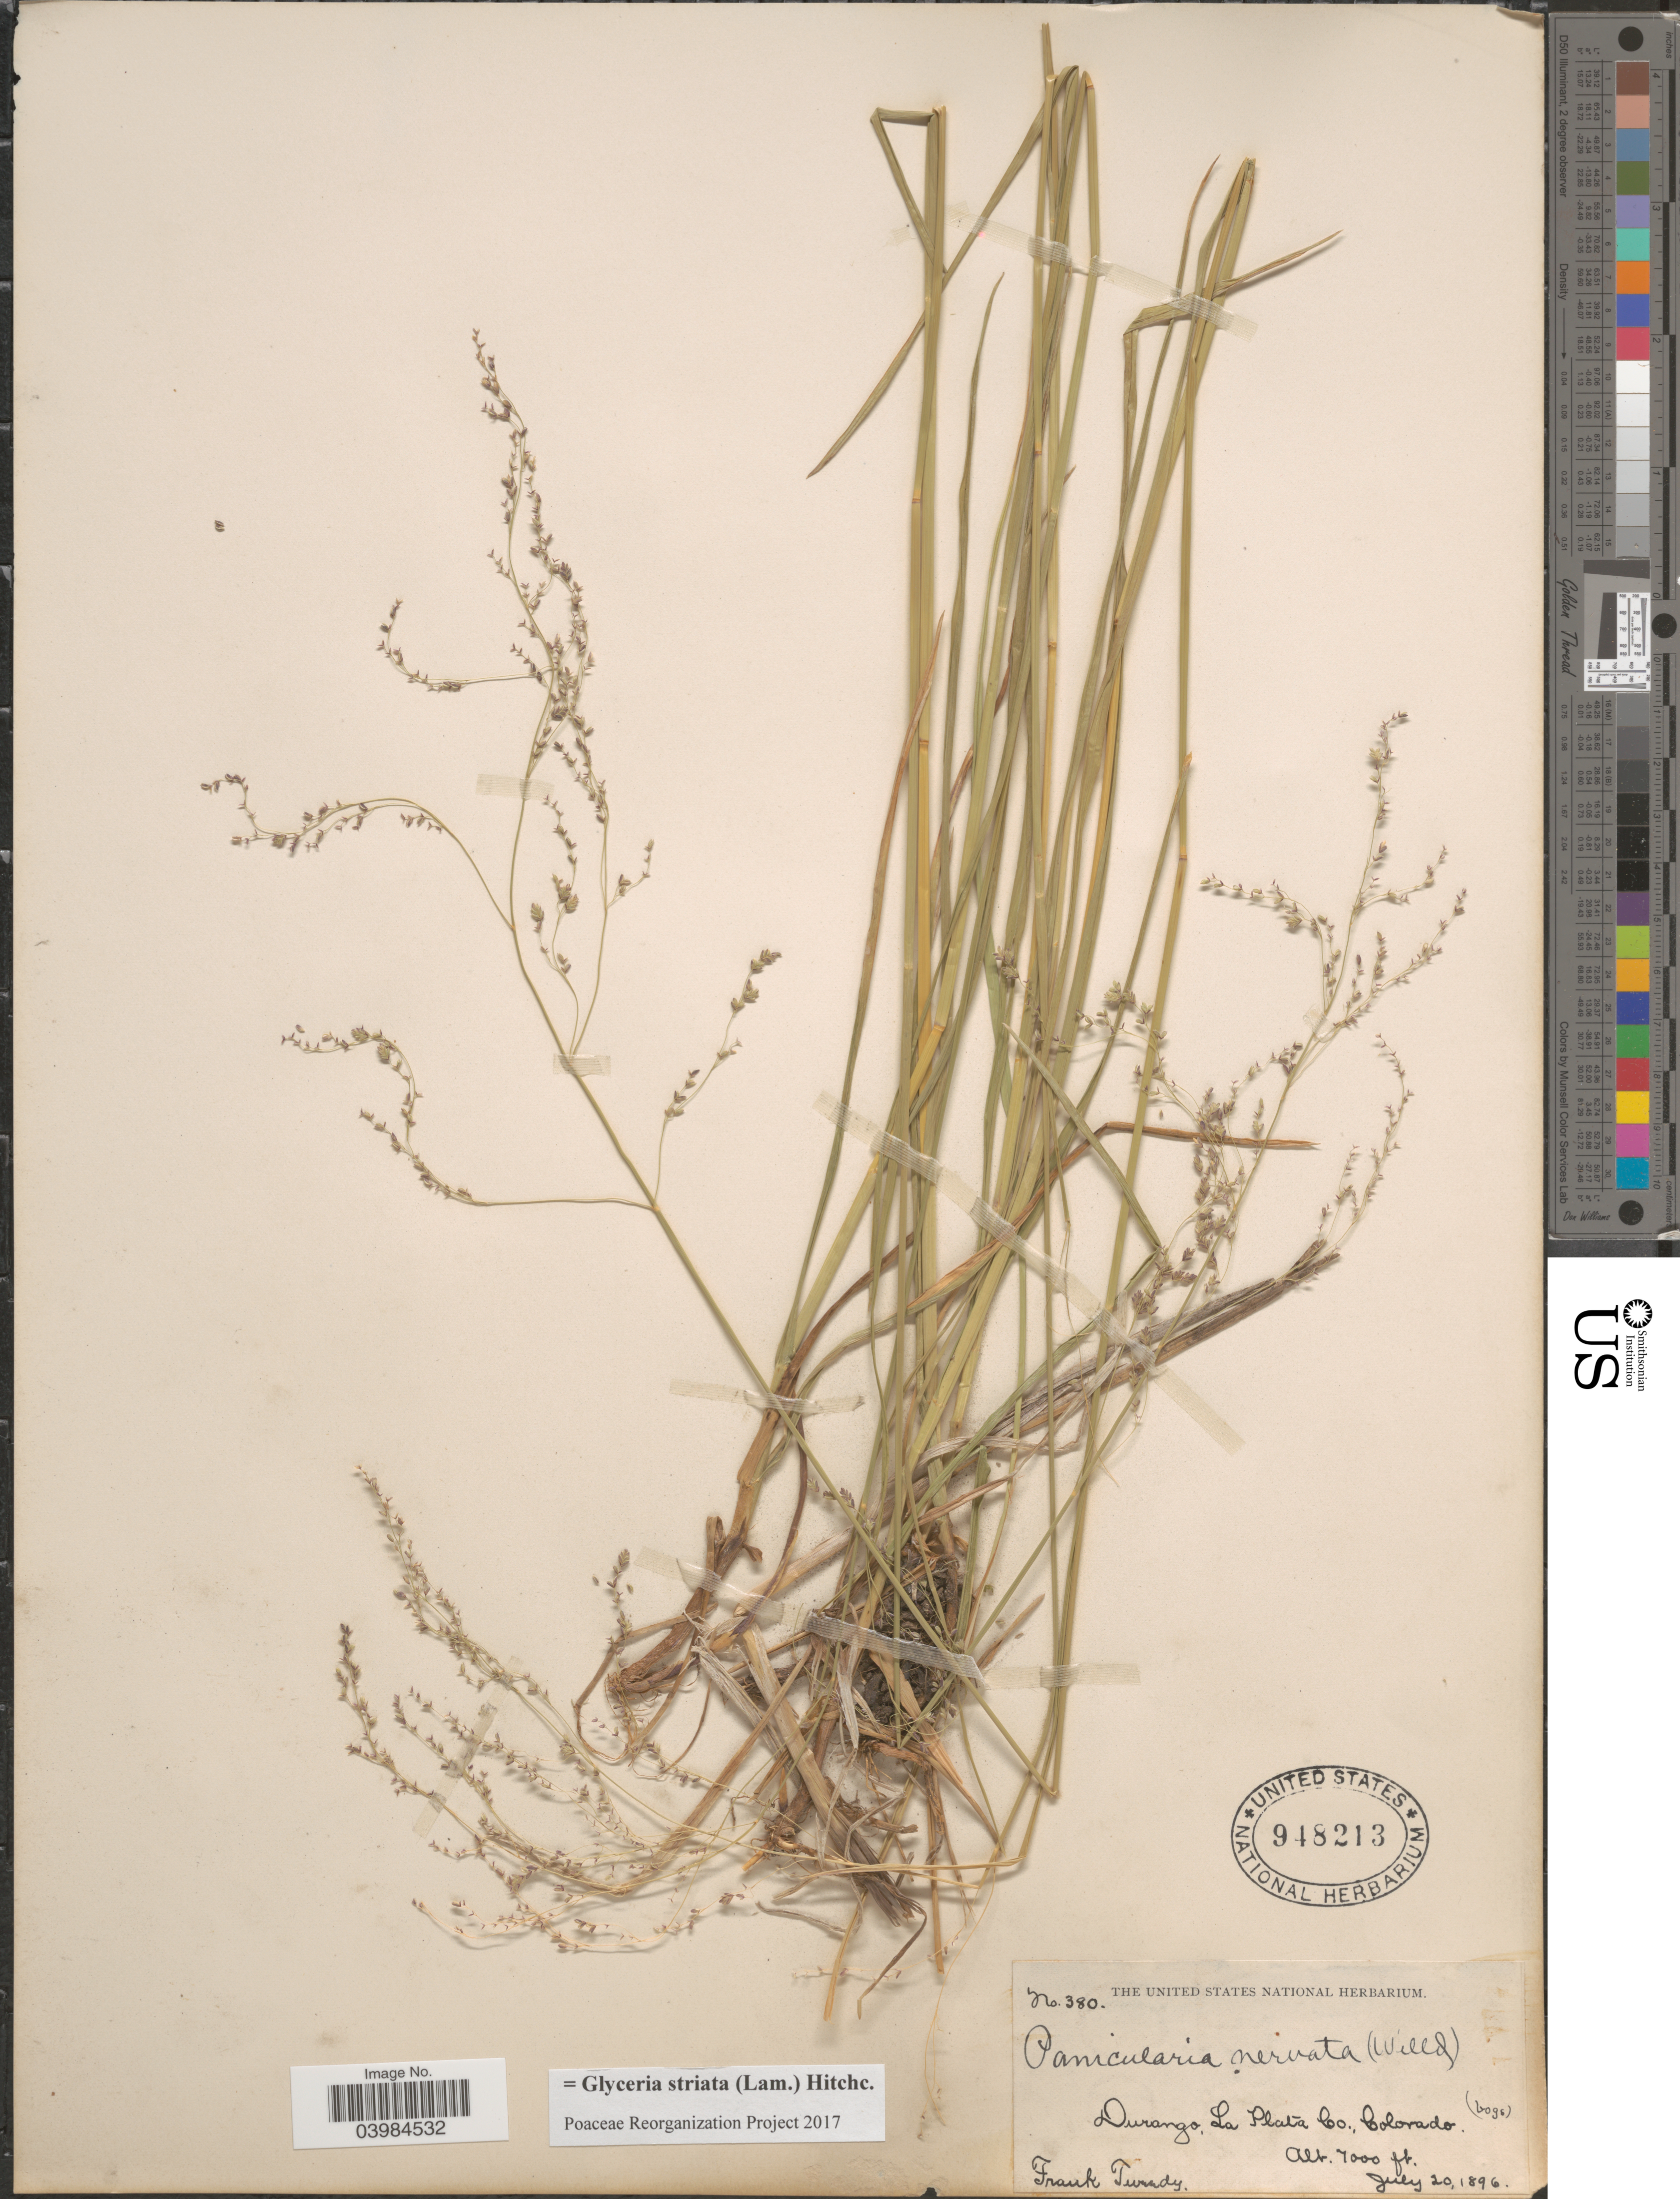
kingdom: Plantae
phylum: Tracheophyta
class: Liliopsida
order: Poales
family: Poaceae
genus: Glyceria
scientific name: Glyceria striata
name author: (Lam.) Hitchc.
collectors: F. Tweedy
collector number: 380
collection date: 1896-07-20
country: United States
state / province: Colorado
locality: Durango, La Plata Co.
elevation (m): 2134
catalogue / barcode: US 948213